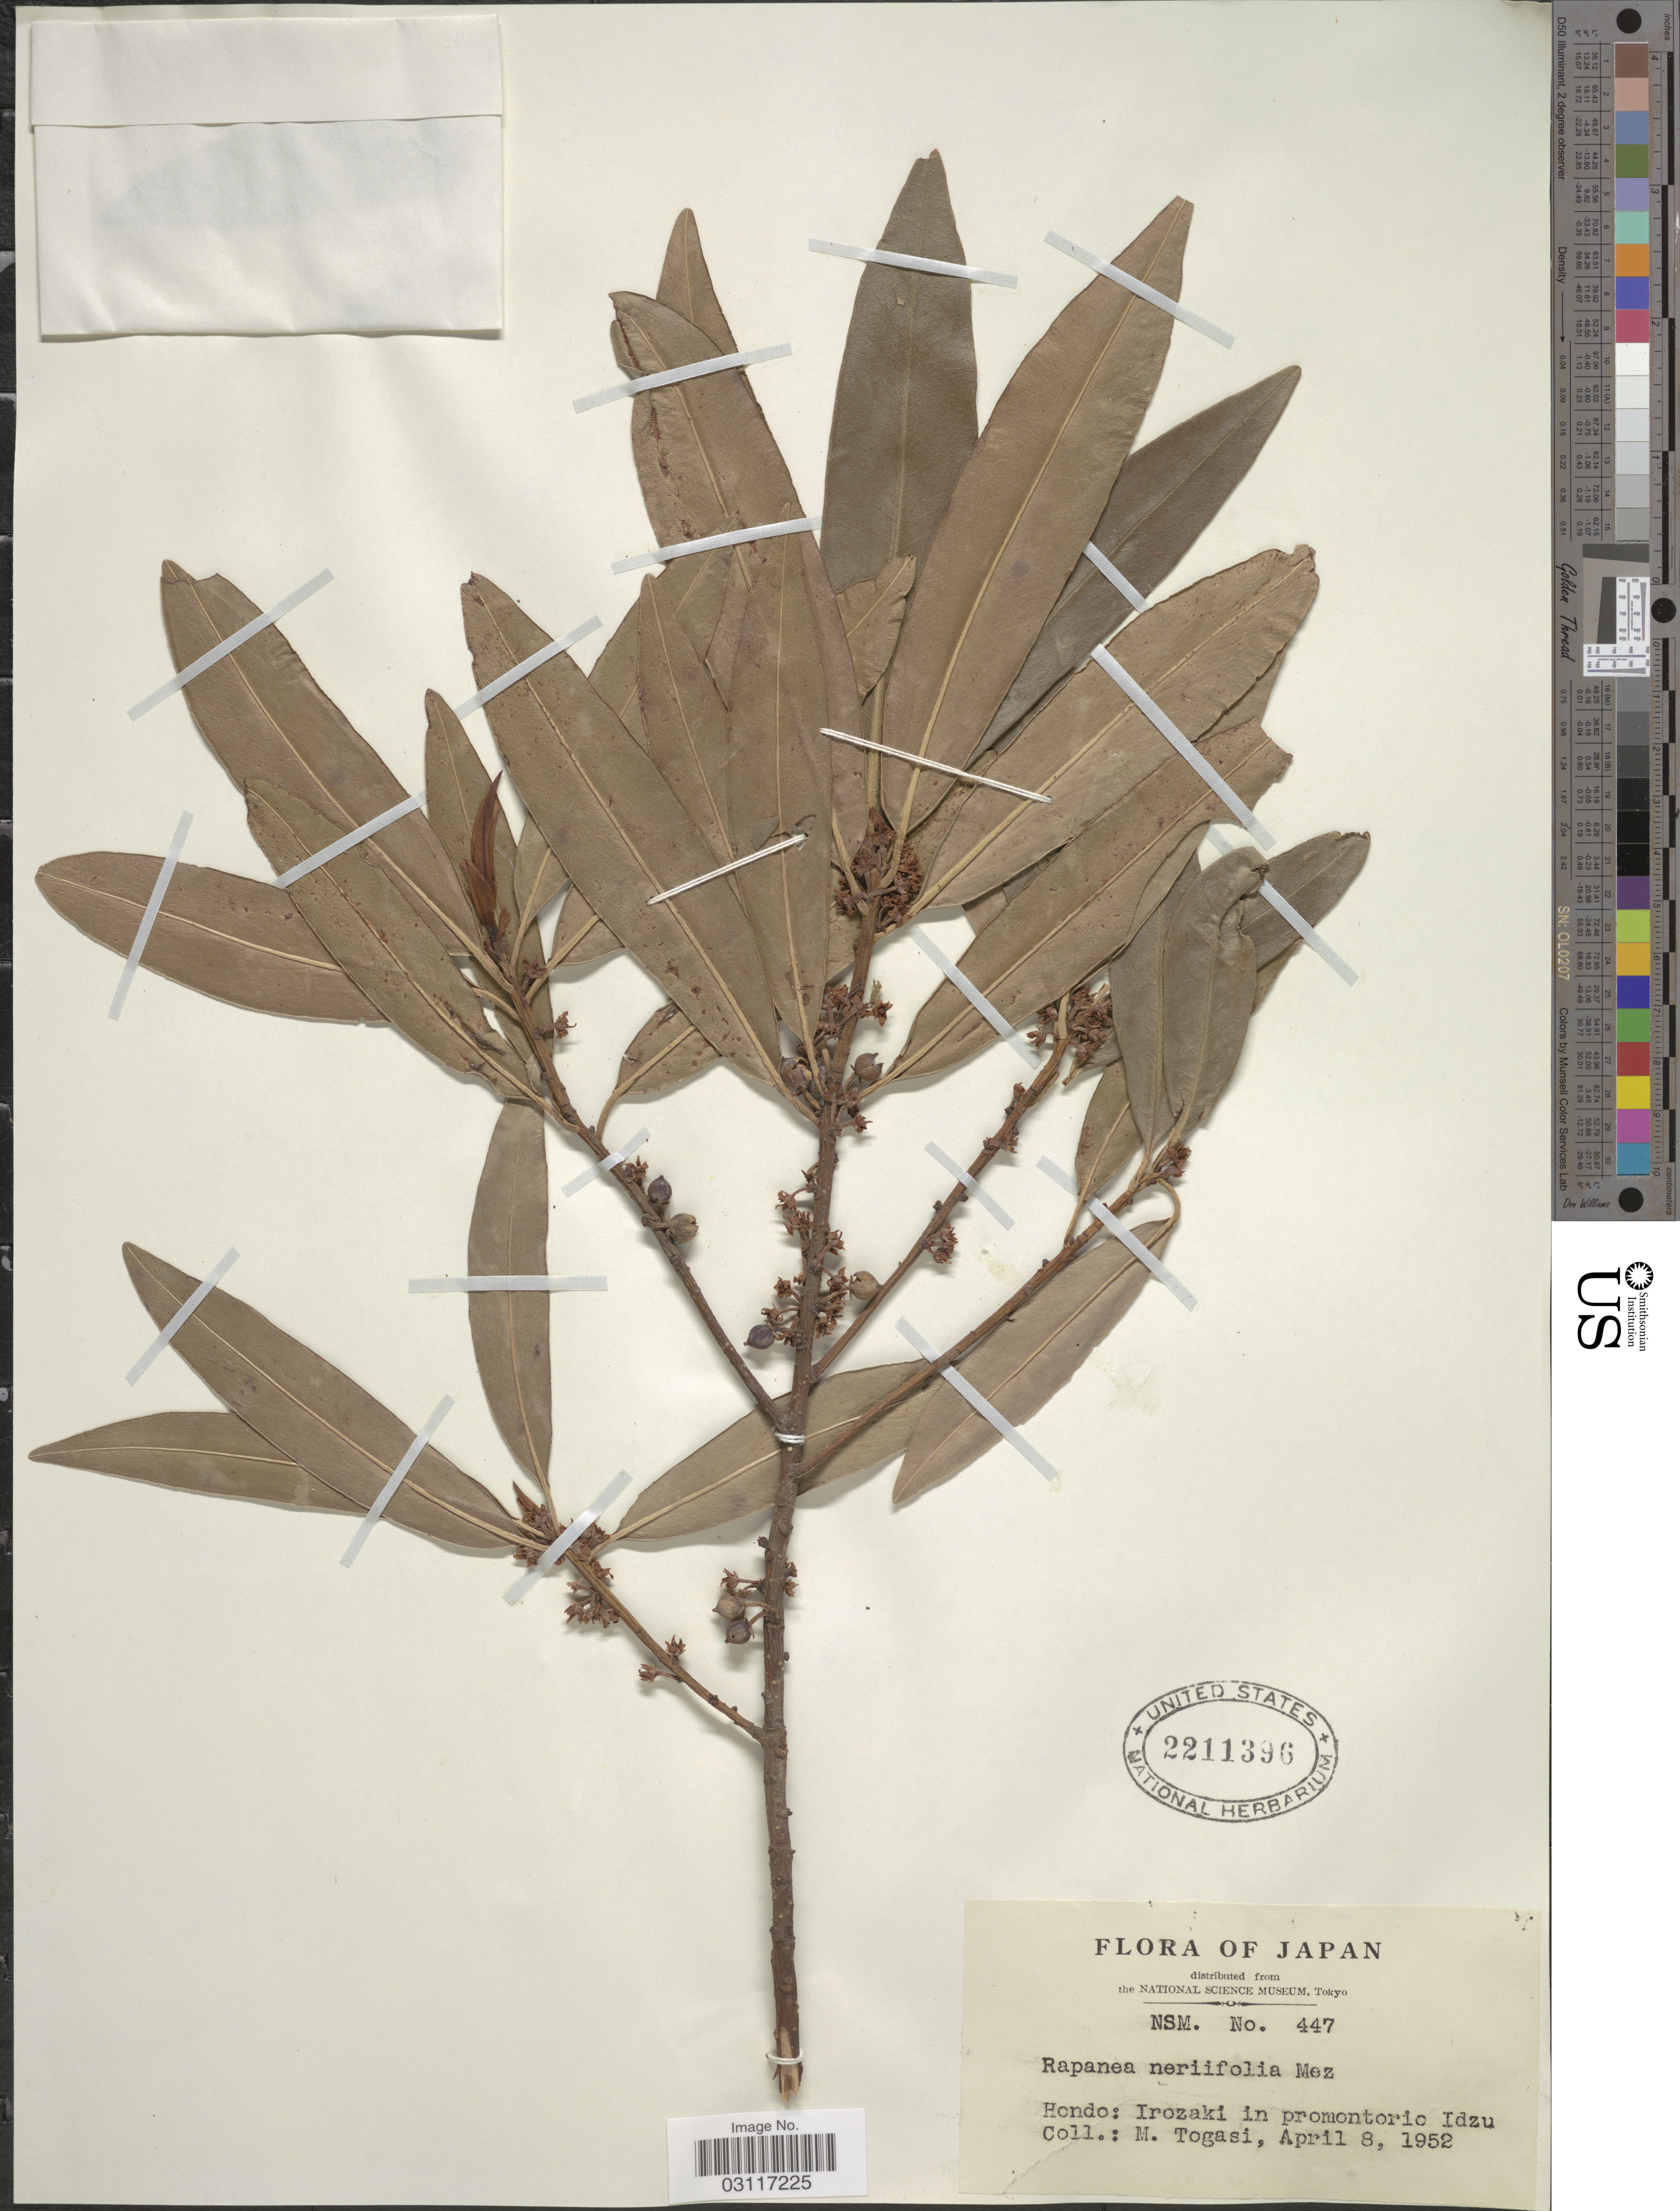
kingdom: Plantae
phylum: Tracheophyta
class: Magnoliopsida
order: Ericales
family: Primulaceae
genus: Myrsine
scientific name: Myrsine seguinii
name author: H. Lév.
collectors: M. Togasi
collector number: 447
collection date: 1952-04-08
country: Japan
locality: Hondo: Irozaki in promontorio Idzu.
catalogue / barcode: US 2211396